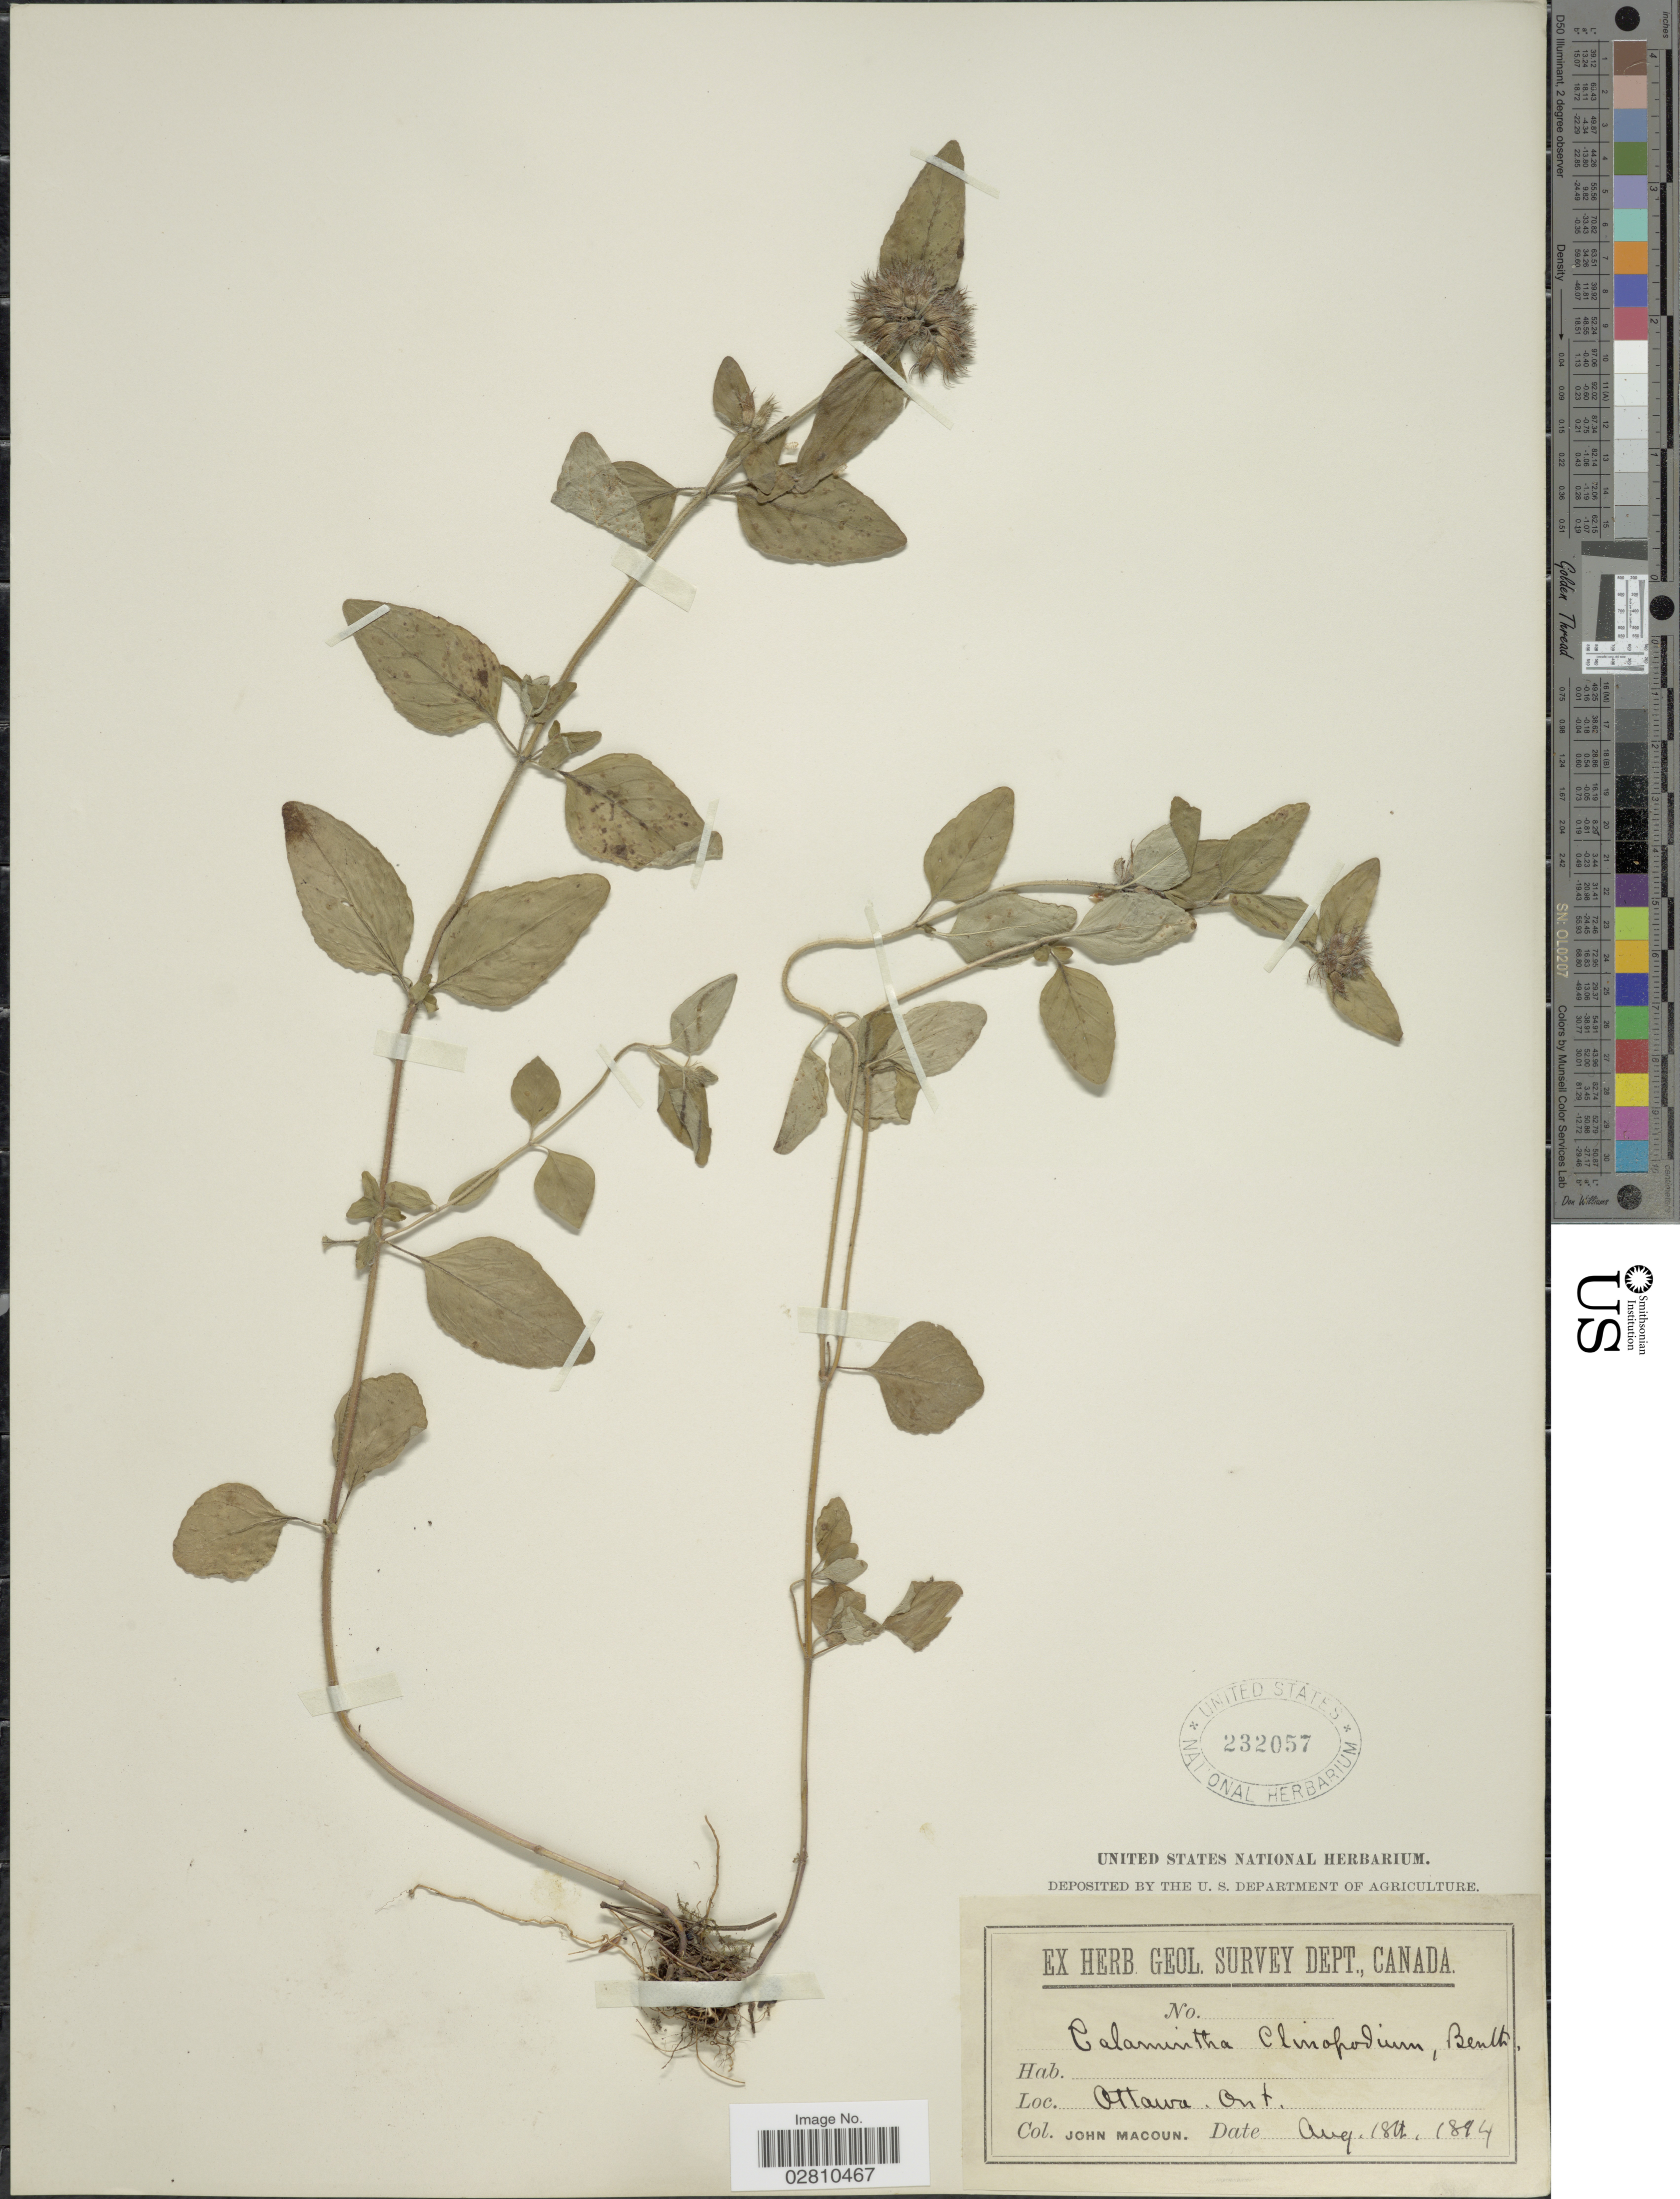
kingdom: Plantae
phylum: Tracheophyta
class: Magnoliopsida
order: Lamiales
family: Lamiaceae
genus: Clinopodium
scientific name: Clinopodium vulgare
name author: L.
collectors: J. Macoun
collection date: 1894-08-18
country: Canada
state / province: Ontario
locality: Ottawa, Ont.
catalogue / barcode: US 232057